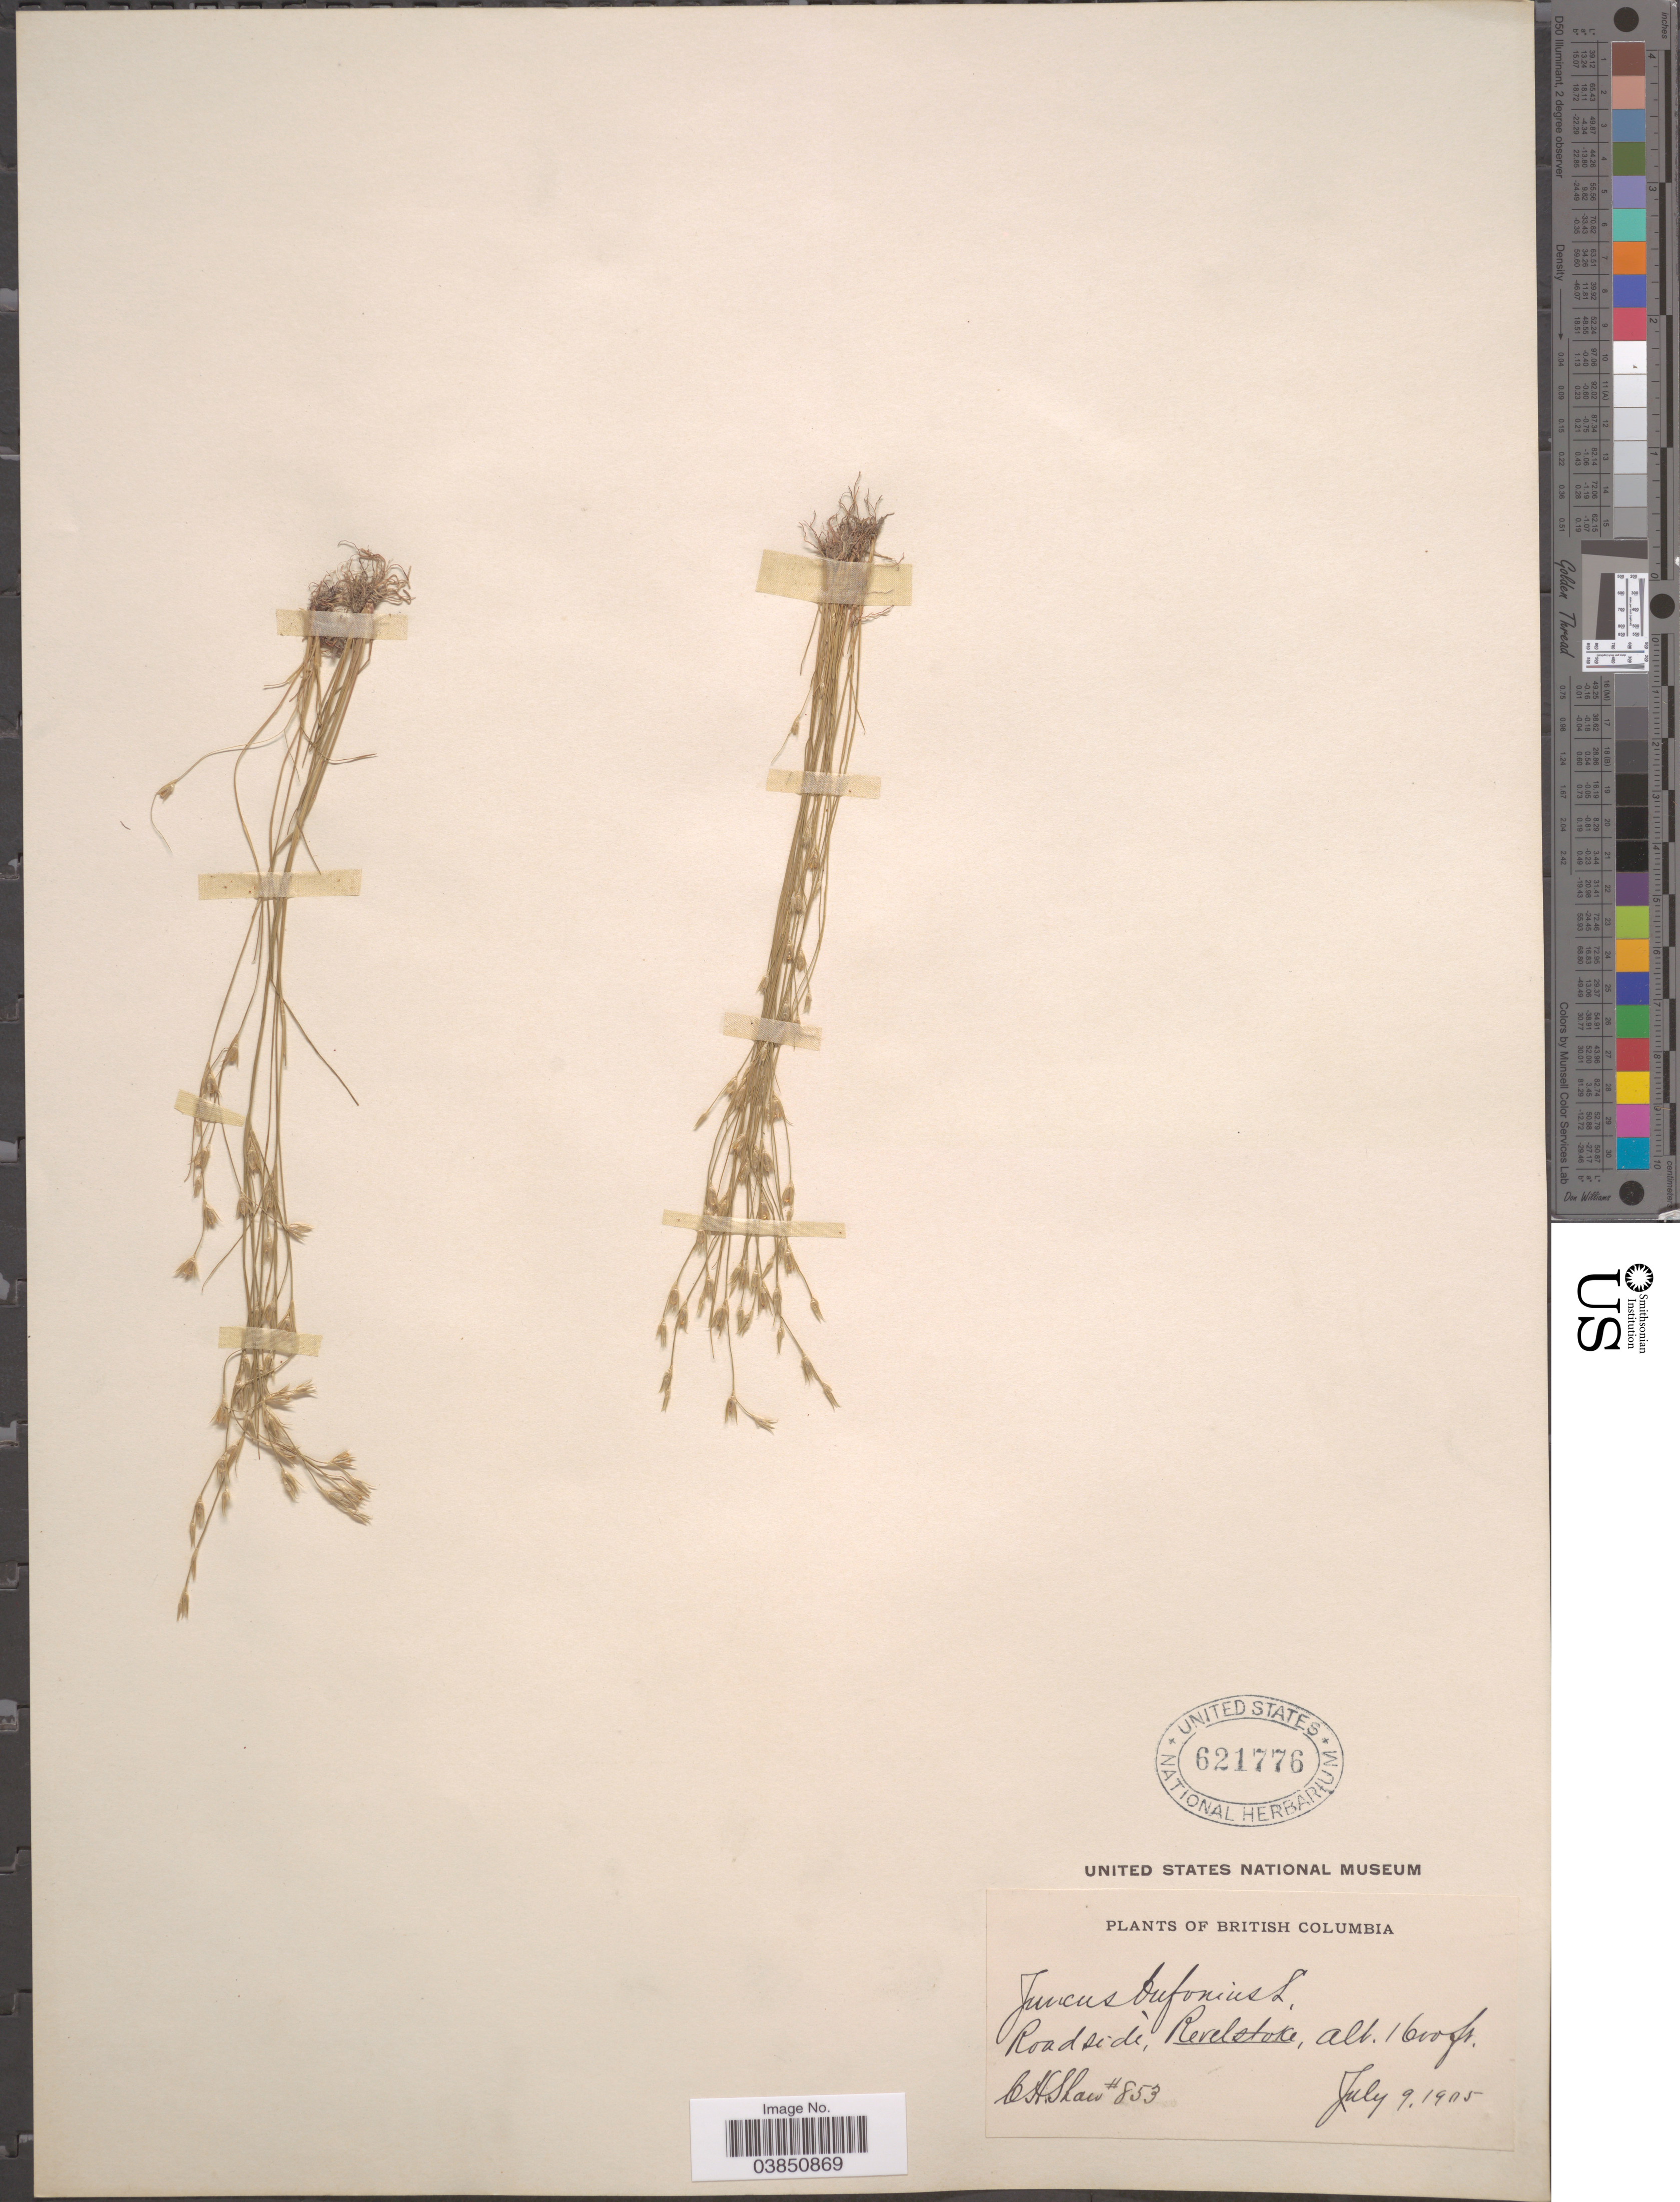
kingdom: Plantae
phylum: Tracheophyta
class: Liliopsida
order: Poales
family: Juncaceae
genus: Juncus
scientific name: Juncus bufonius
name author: L.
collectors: C. H. Shaw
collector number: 853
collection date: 1905-07-09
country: Canada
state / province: British Columbia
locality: Roadside, Revelstoke.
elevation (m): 488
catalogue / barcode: US 621776